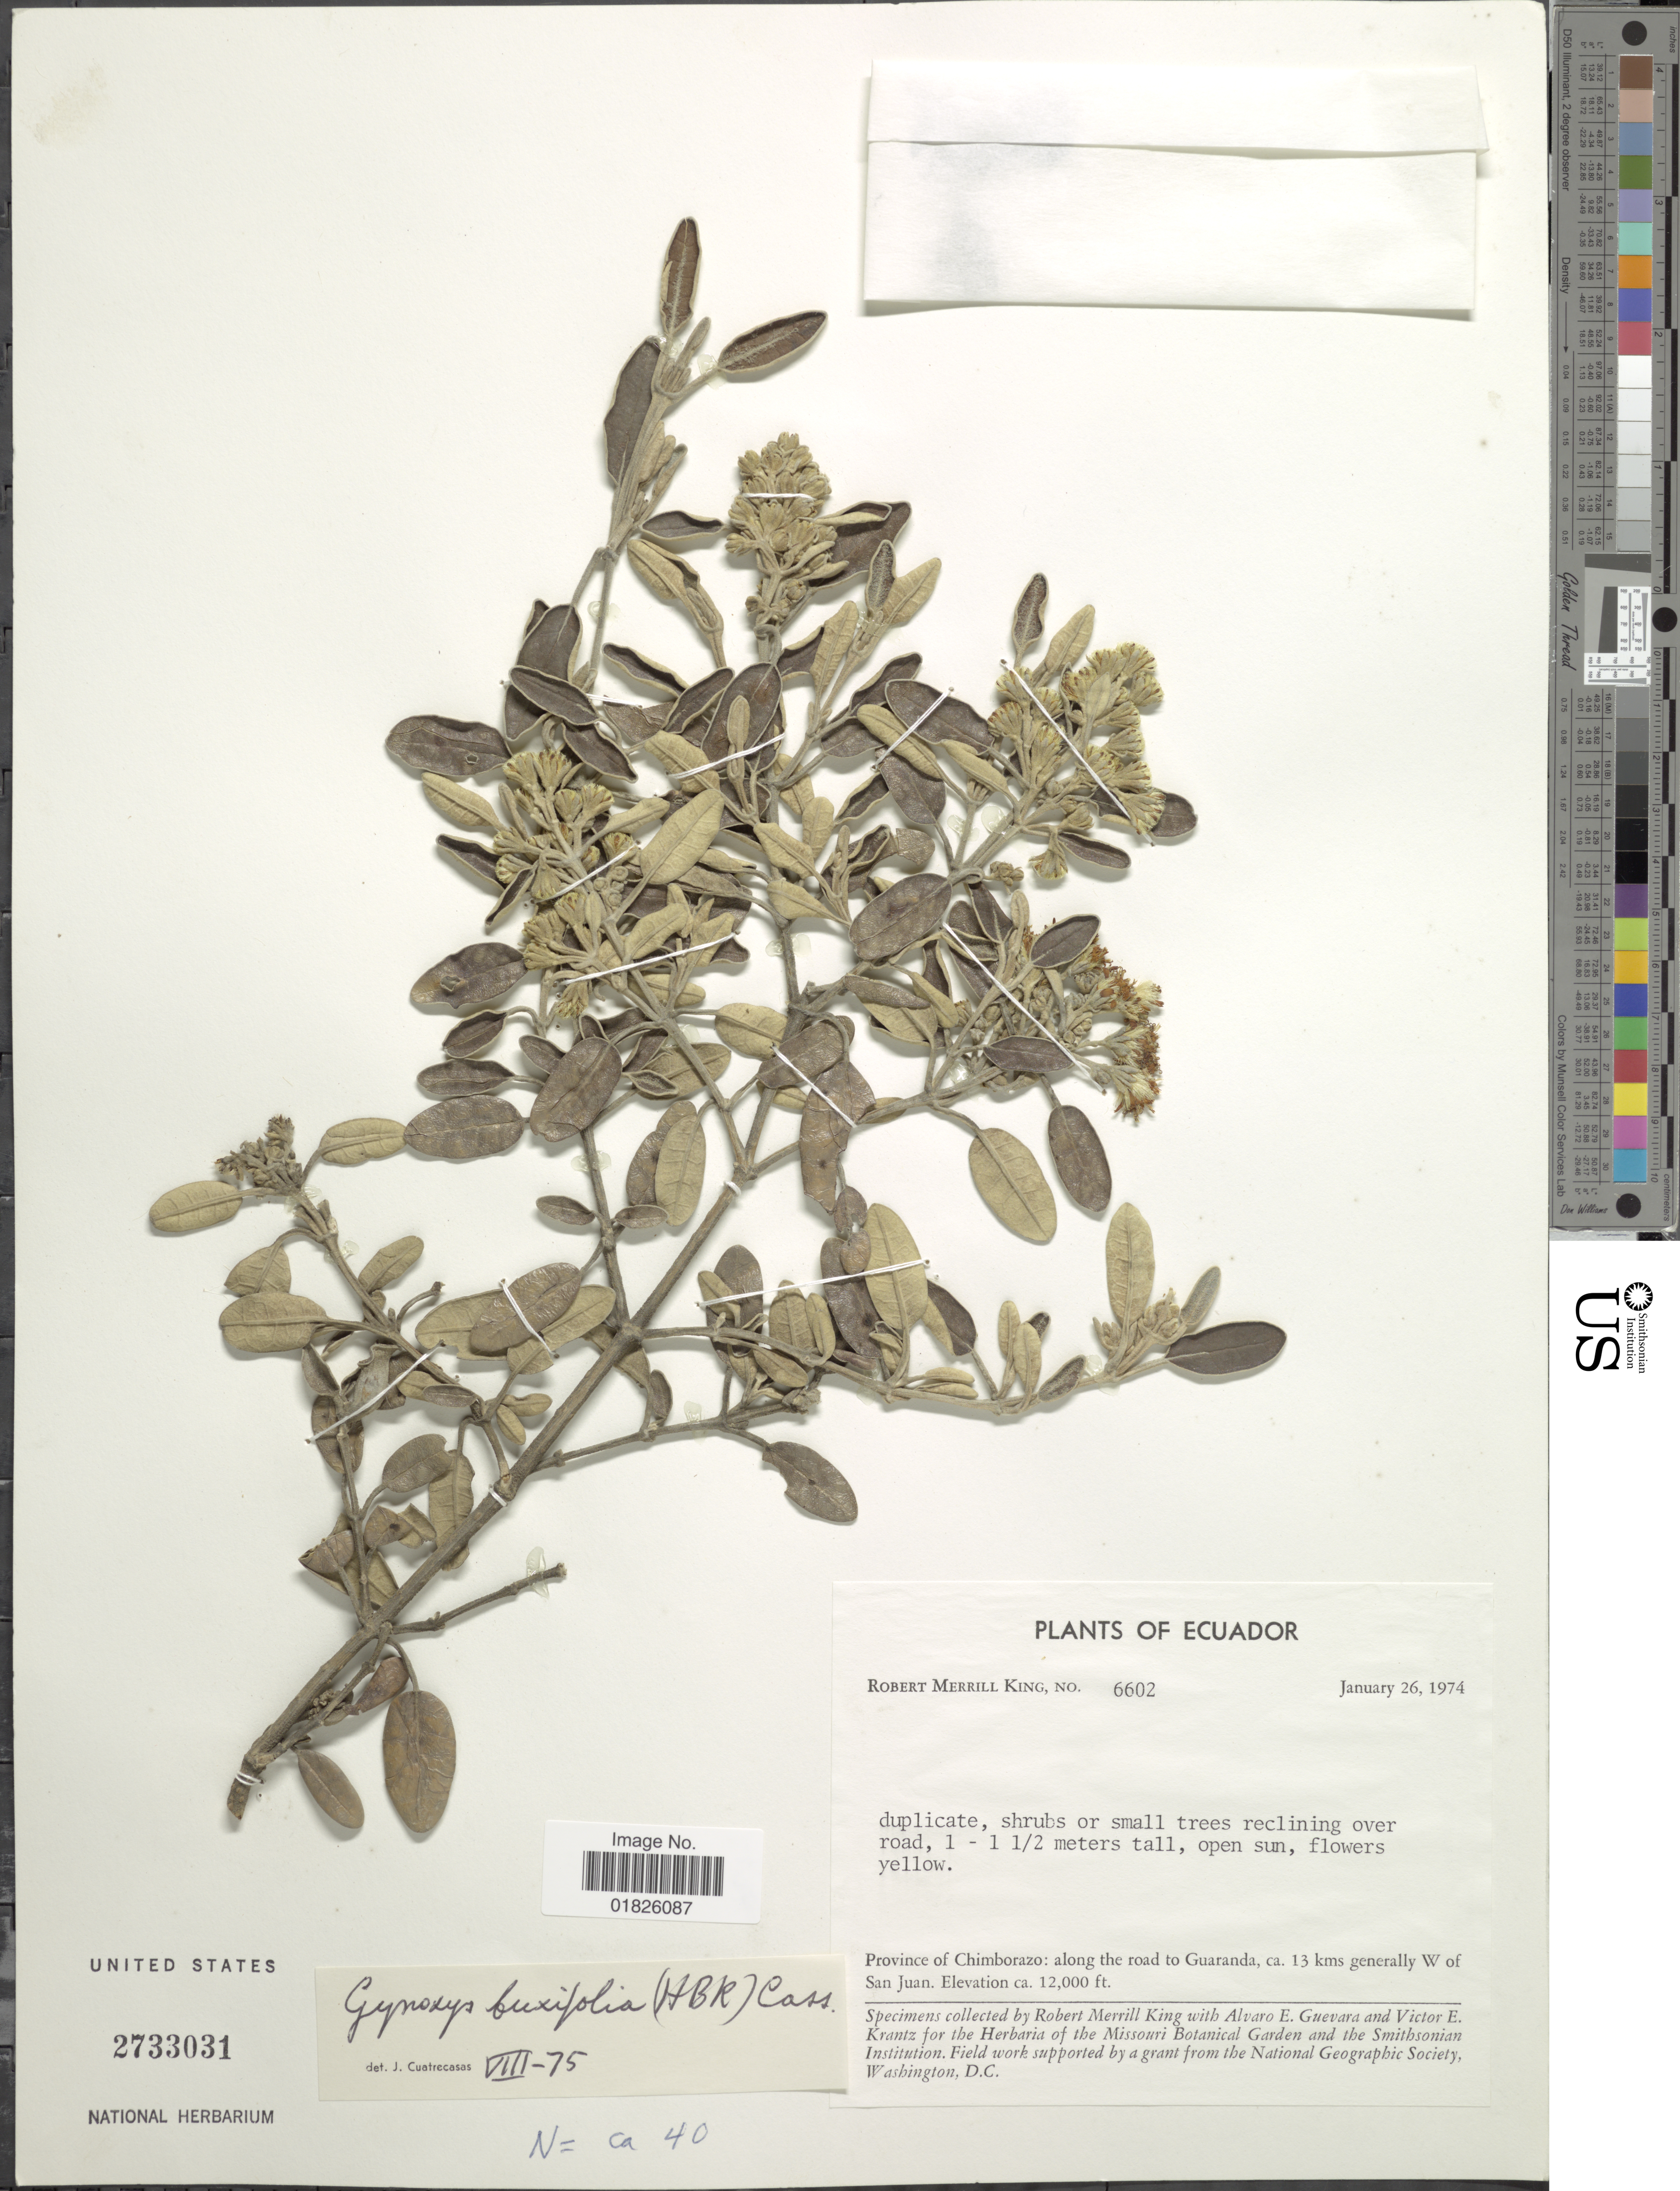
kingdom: Plantae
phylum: Tracheophyta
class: Magnoliopsida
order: Asterales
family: Asteraceae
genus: Gynoxys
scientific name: Gynoxys buxifolia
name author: (Kunth) Cass.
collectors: R. M. King & A. E. Guevara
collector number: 6602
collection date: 1974-01-26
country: Ecuador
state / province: Chimborazo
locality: Along the road to Guaranda, ca. 13 kms generally W of San Juan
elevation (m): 3658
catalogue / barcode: US 2733031